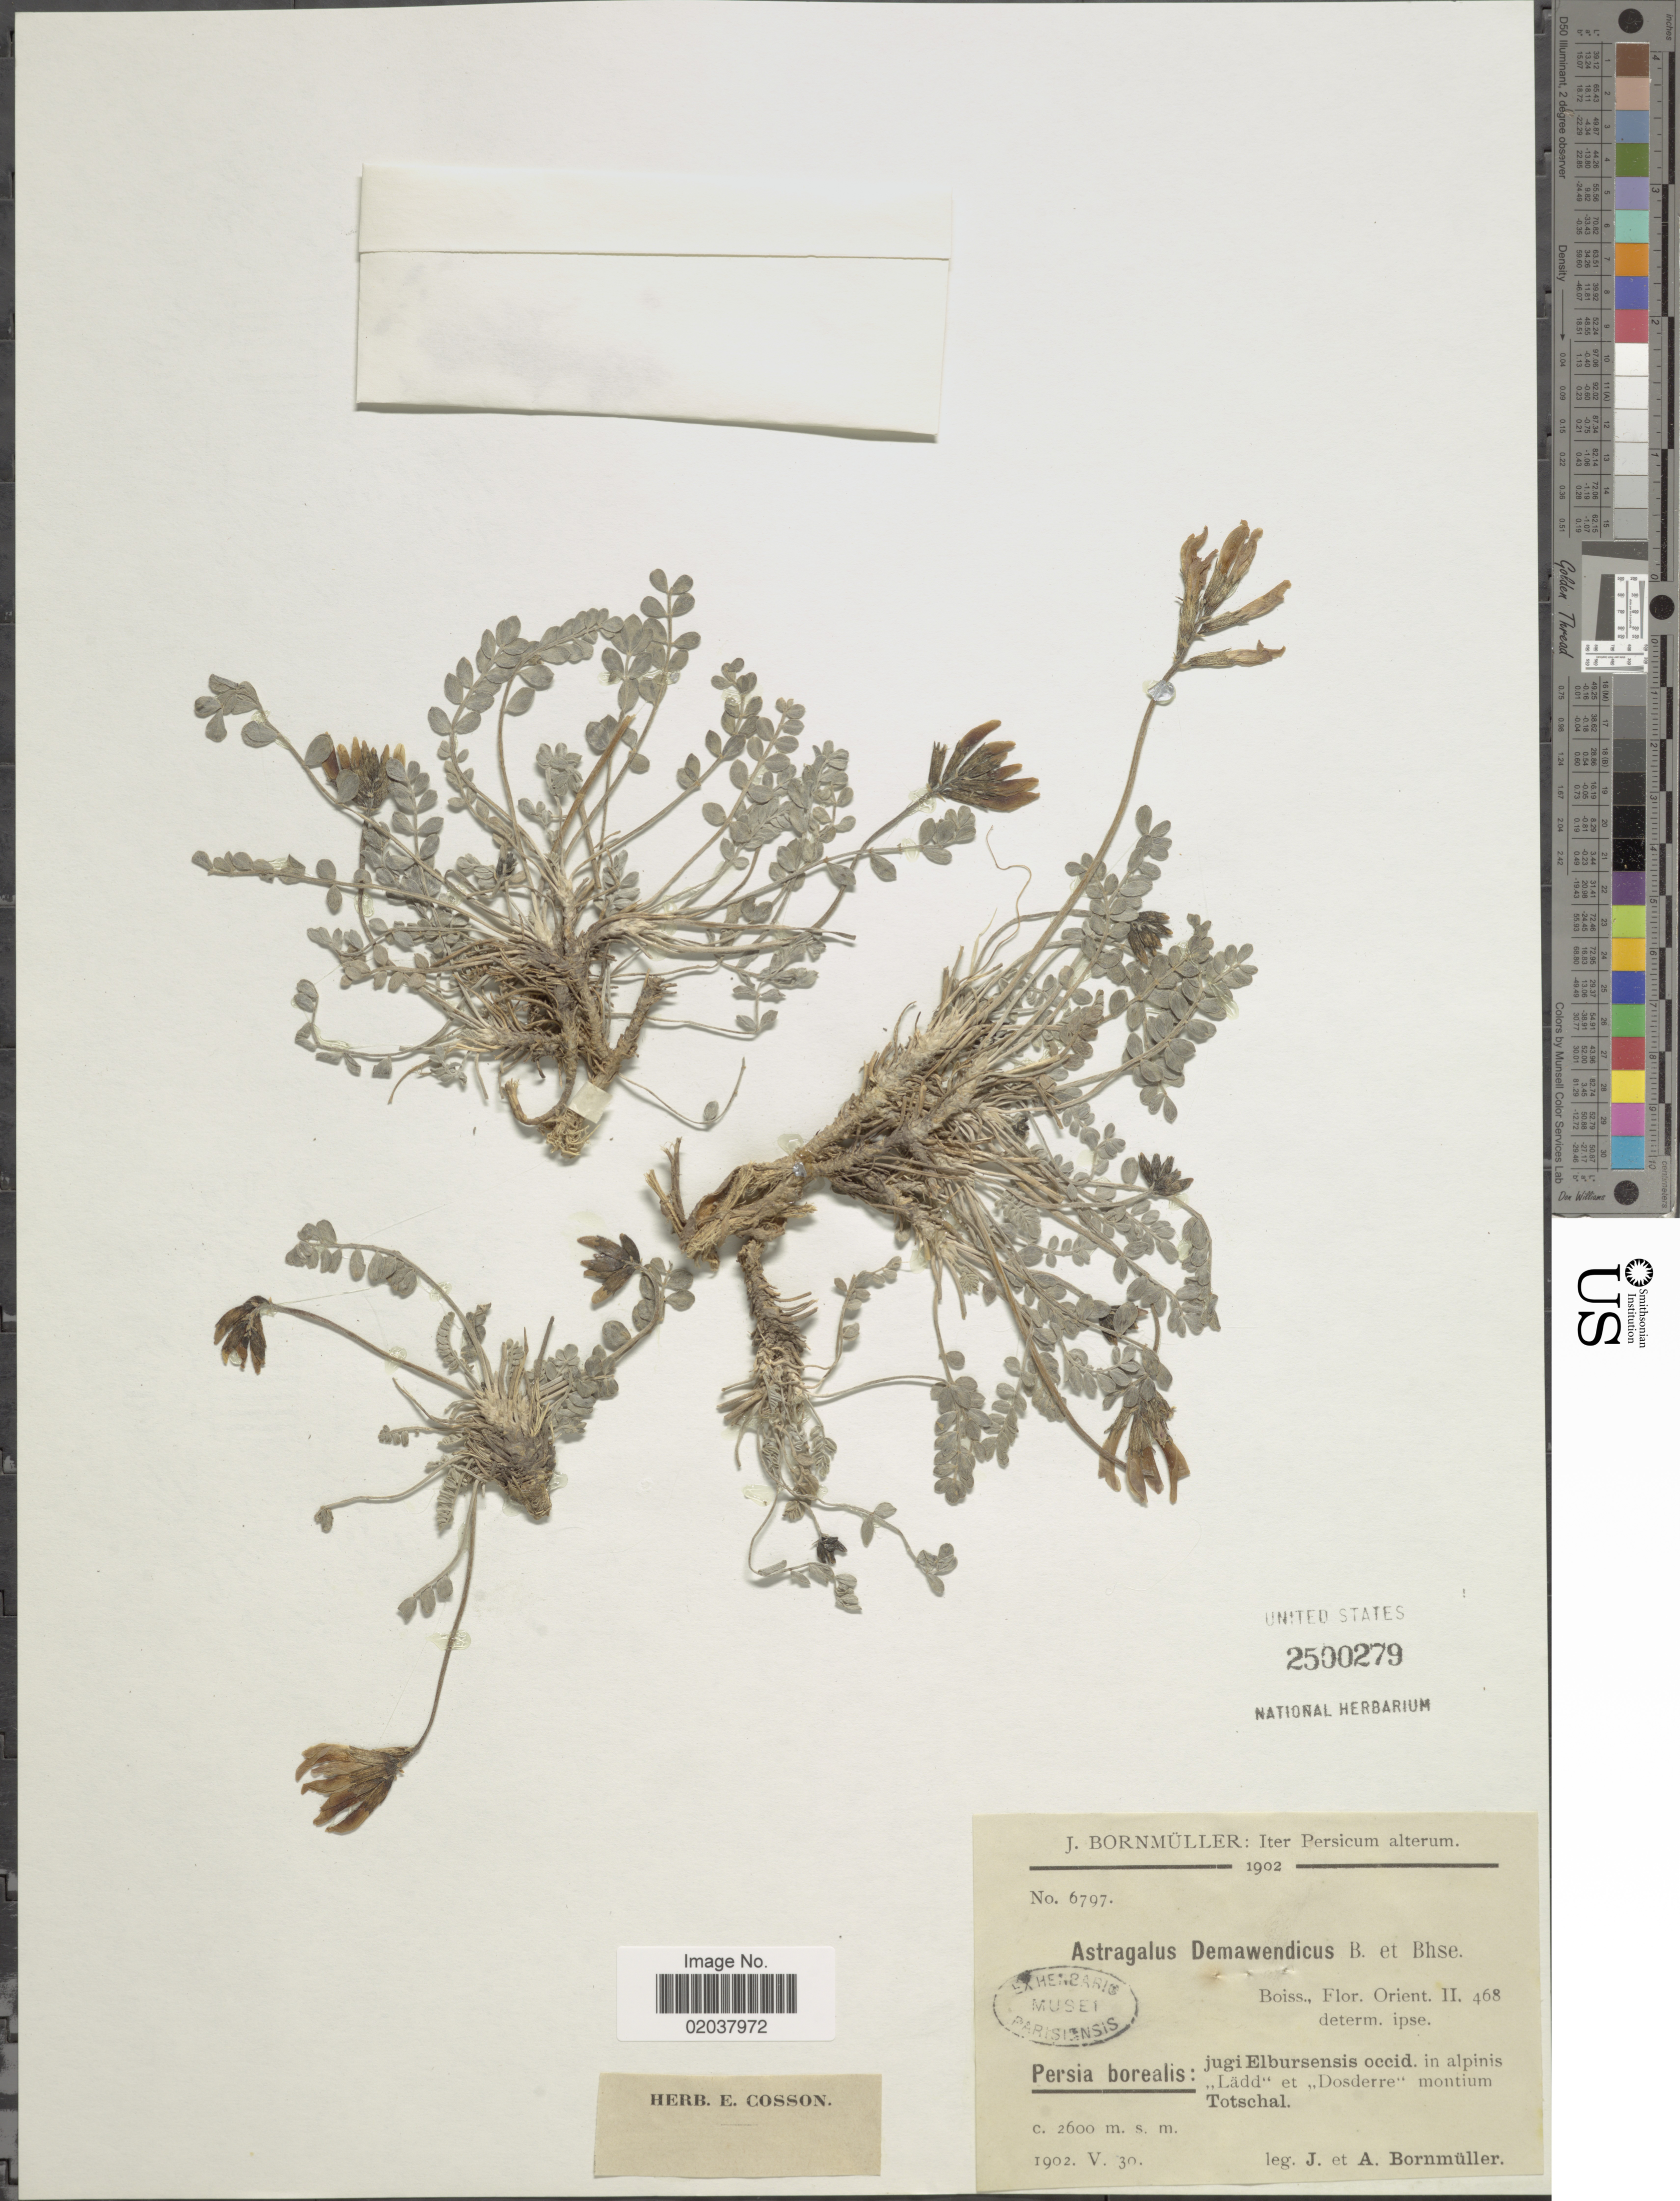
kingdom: Plantae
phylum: Tracheophyta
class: Magnoliopsida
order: Fabales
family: Fabaceae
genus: Astragalus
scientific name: Astragalus demawendicus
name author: Boiss. & Buhse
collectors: J. Bornmüller & A. Bornmüller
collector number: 6797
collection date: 1902-05-30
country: Iran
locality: Persia borealis: Jugi Elbursensis occid. in alpinis ,,Lädd" et ,,Dosderre" montium Totschal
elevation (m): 2600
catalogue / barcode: US 2500279